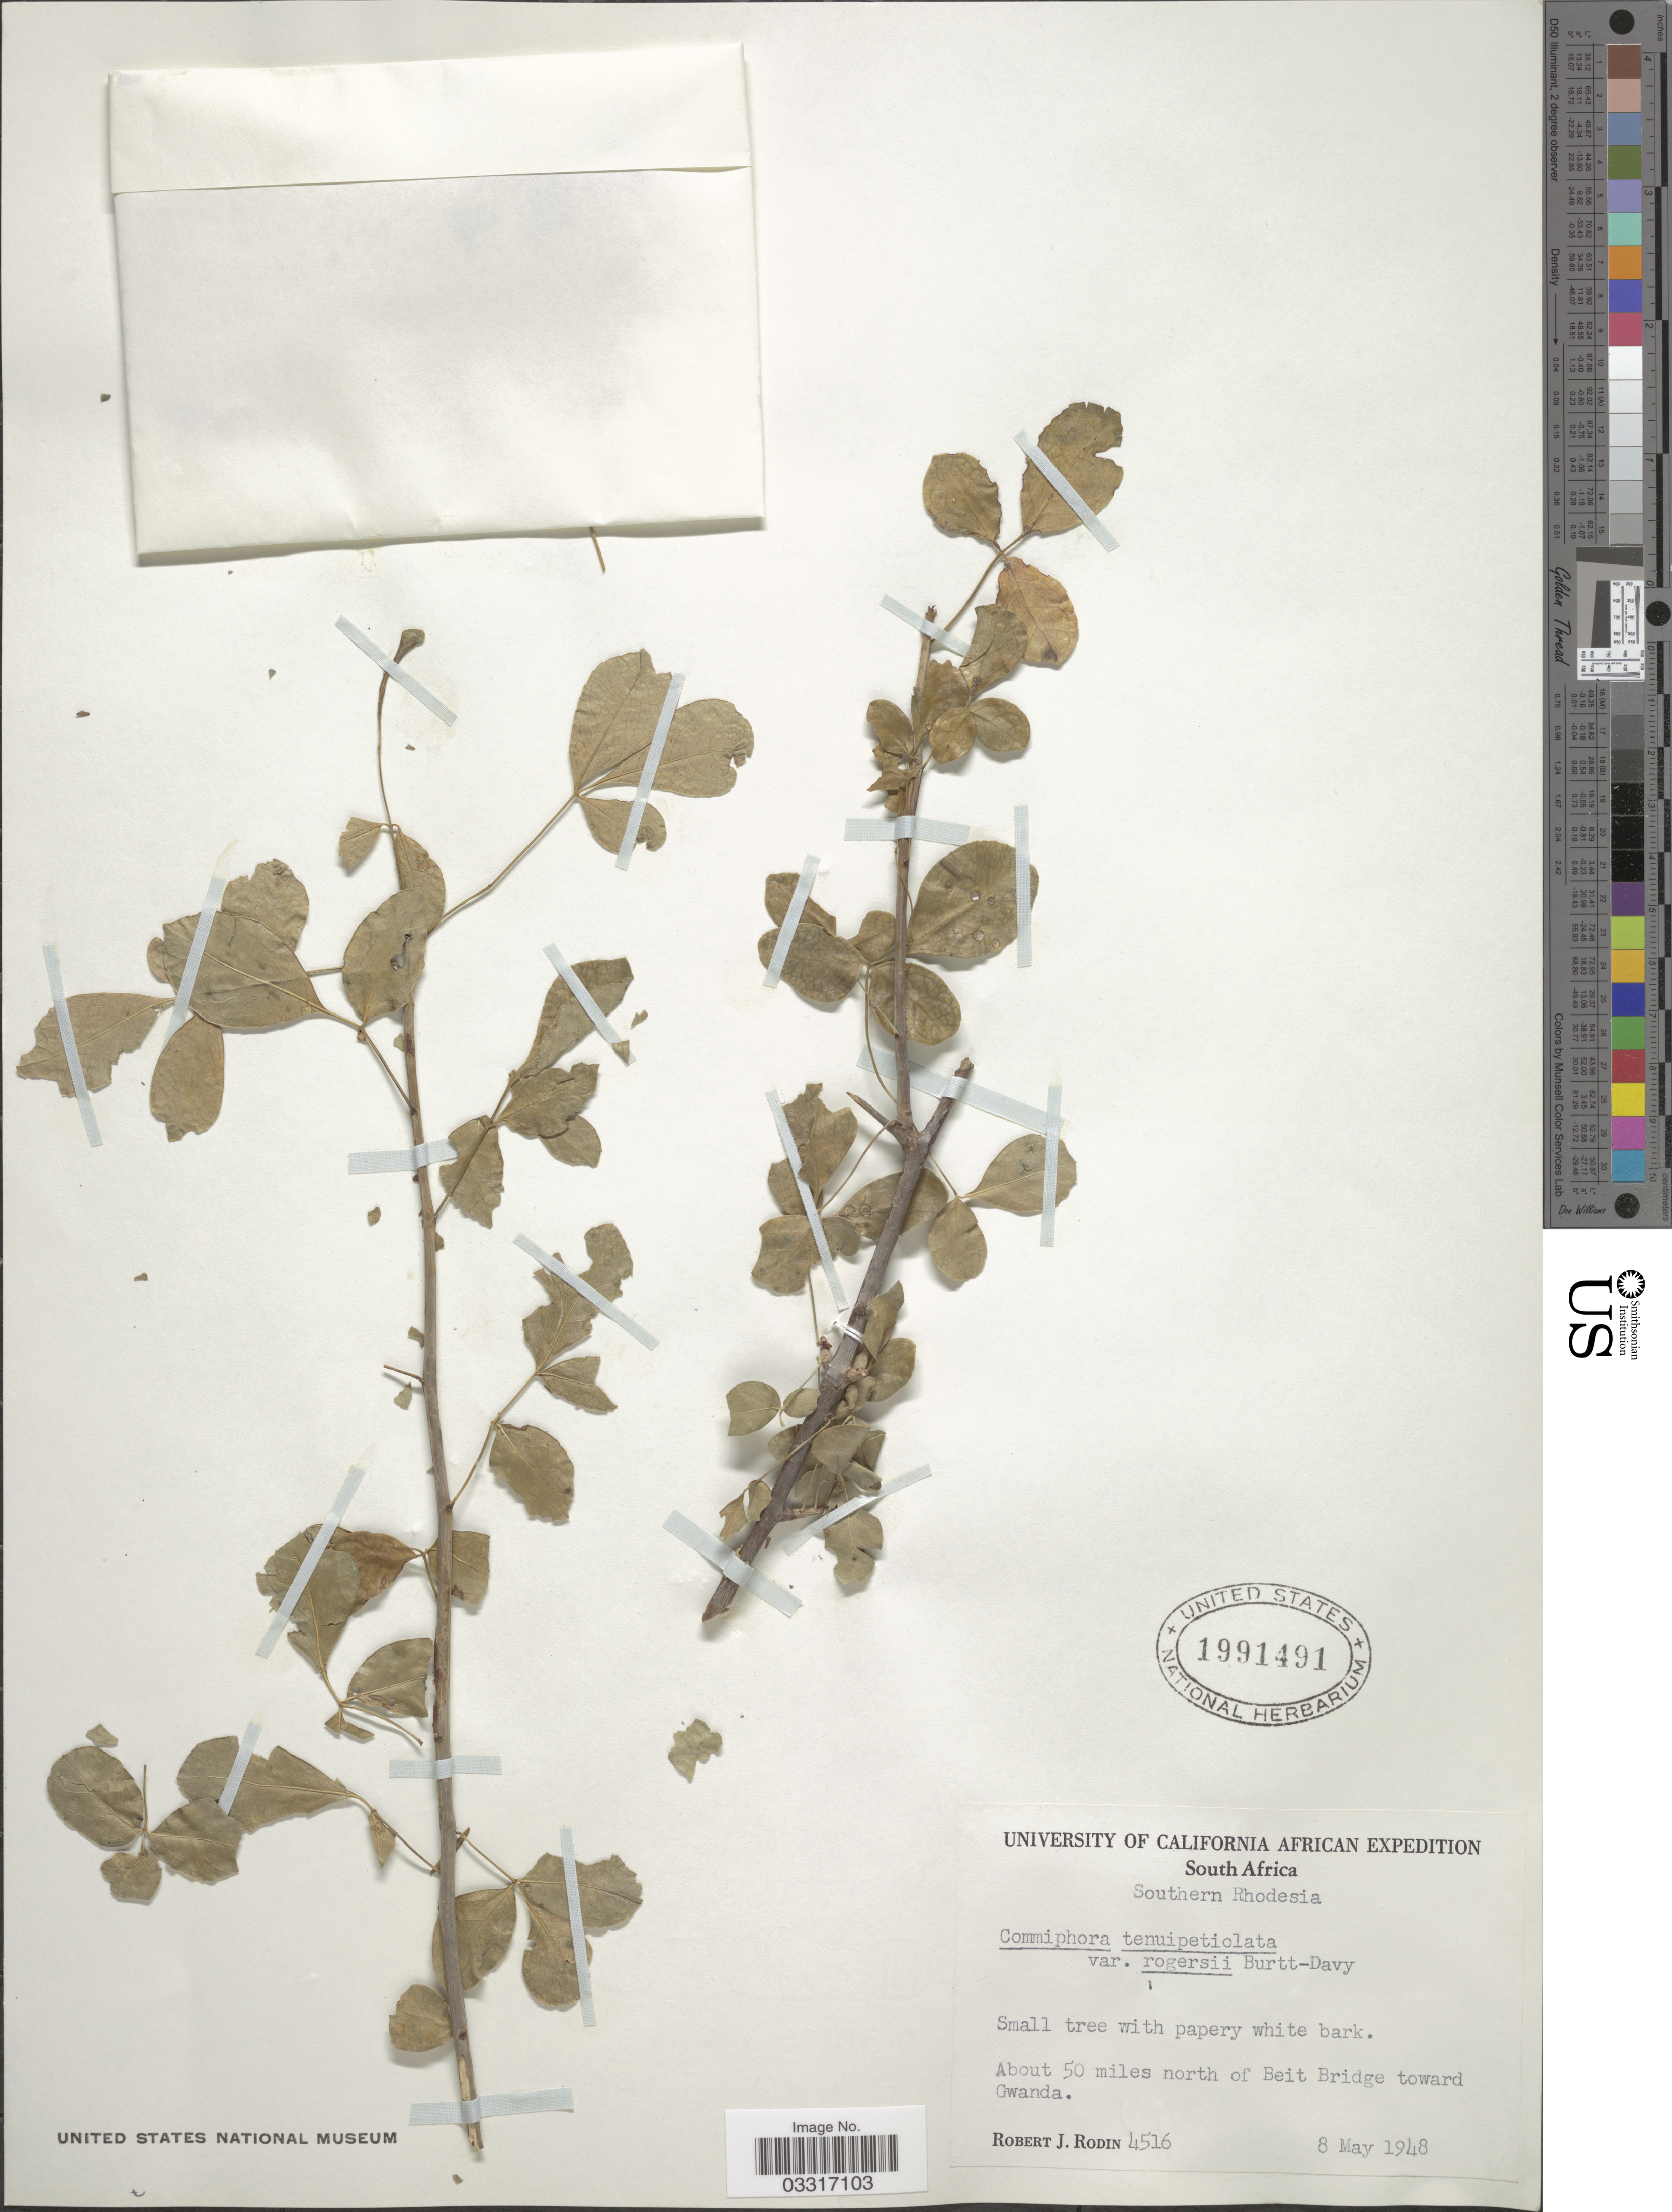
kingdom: Plantae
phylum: Tracheophyta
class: Magnoliopsida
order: Sapindales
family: Burseraceae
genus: Commiphora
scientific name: Commiphora tenuipetiolata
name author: Engl.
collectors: R. J. Rodin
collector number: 4516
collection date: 1948-05-08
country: South Africa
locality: About 50 miles north of Beit Bridge toward Gwanda.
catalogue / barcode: US 1991491